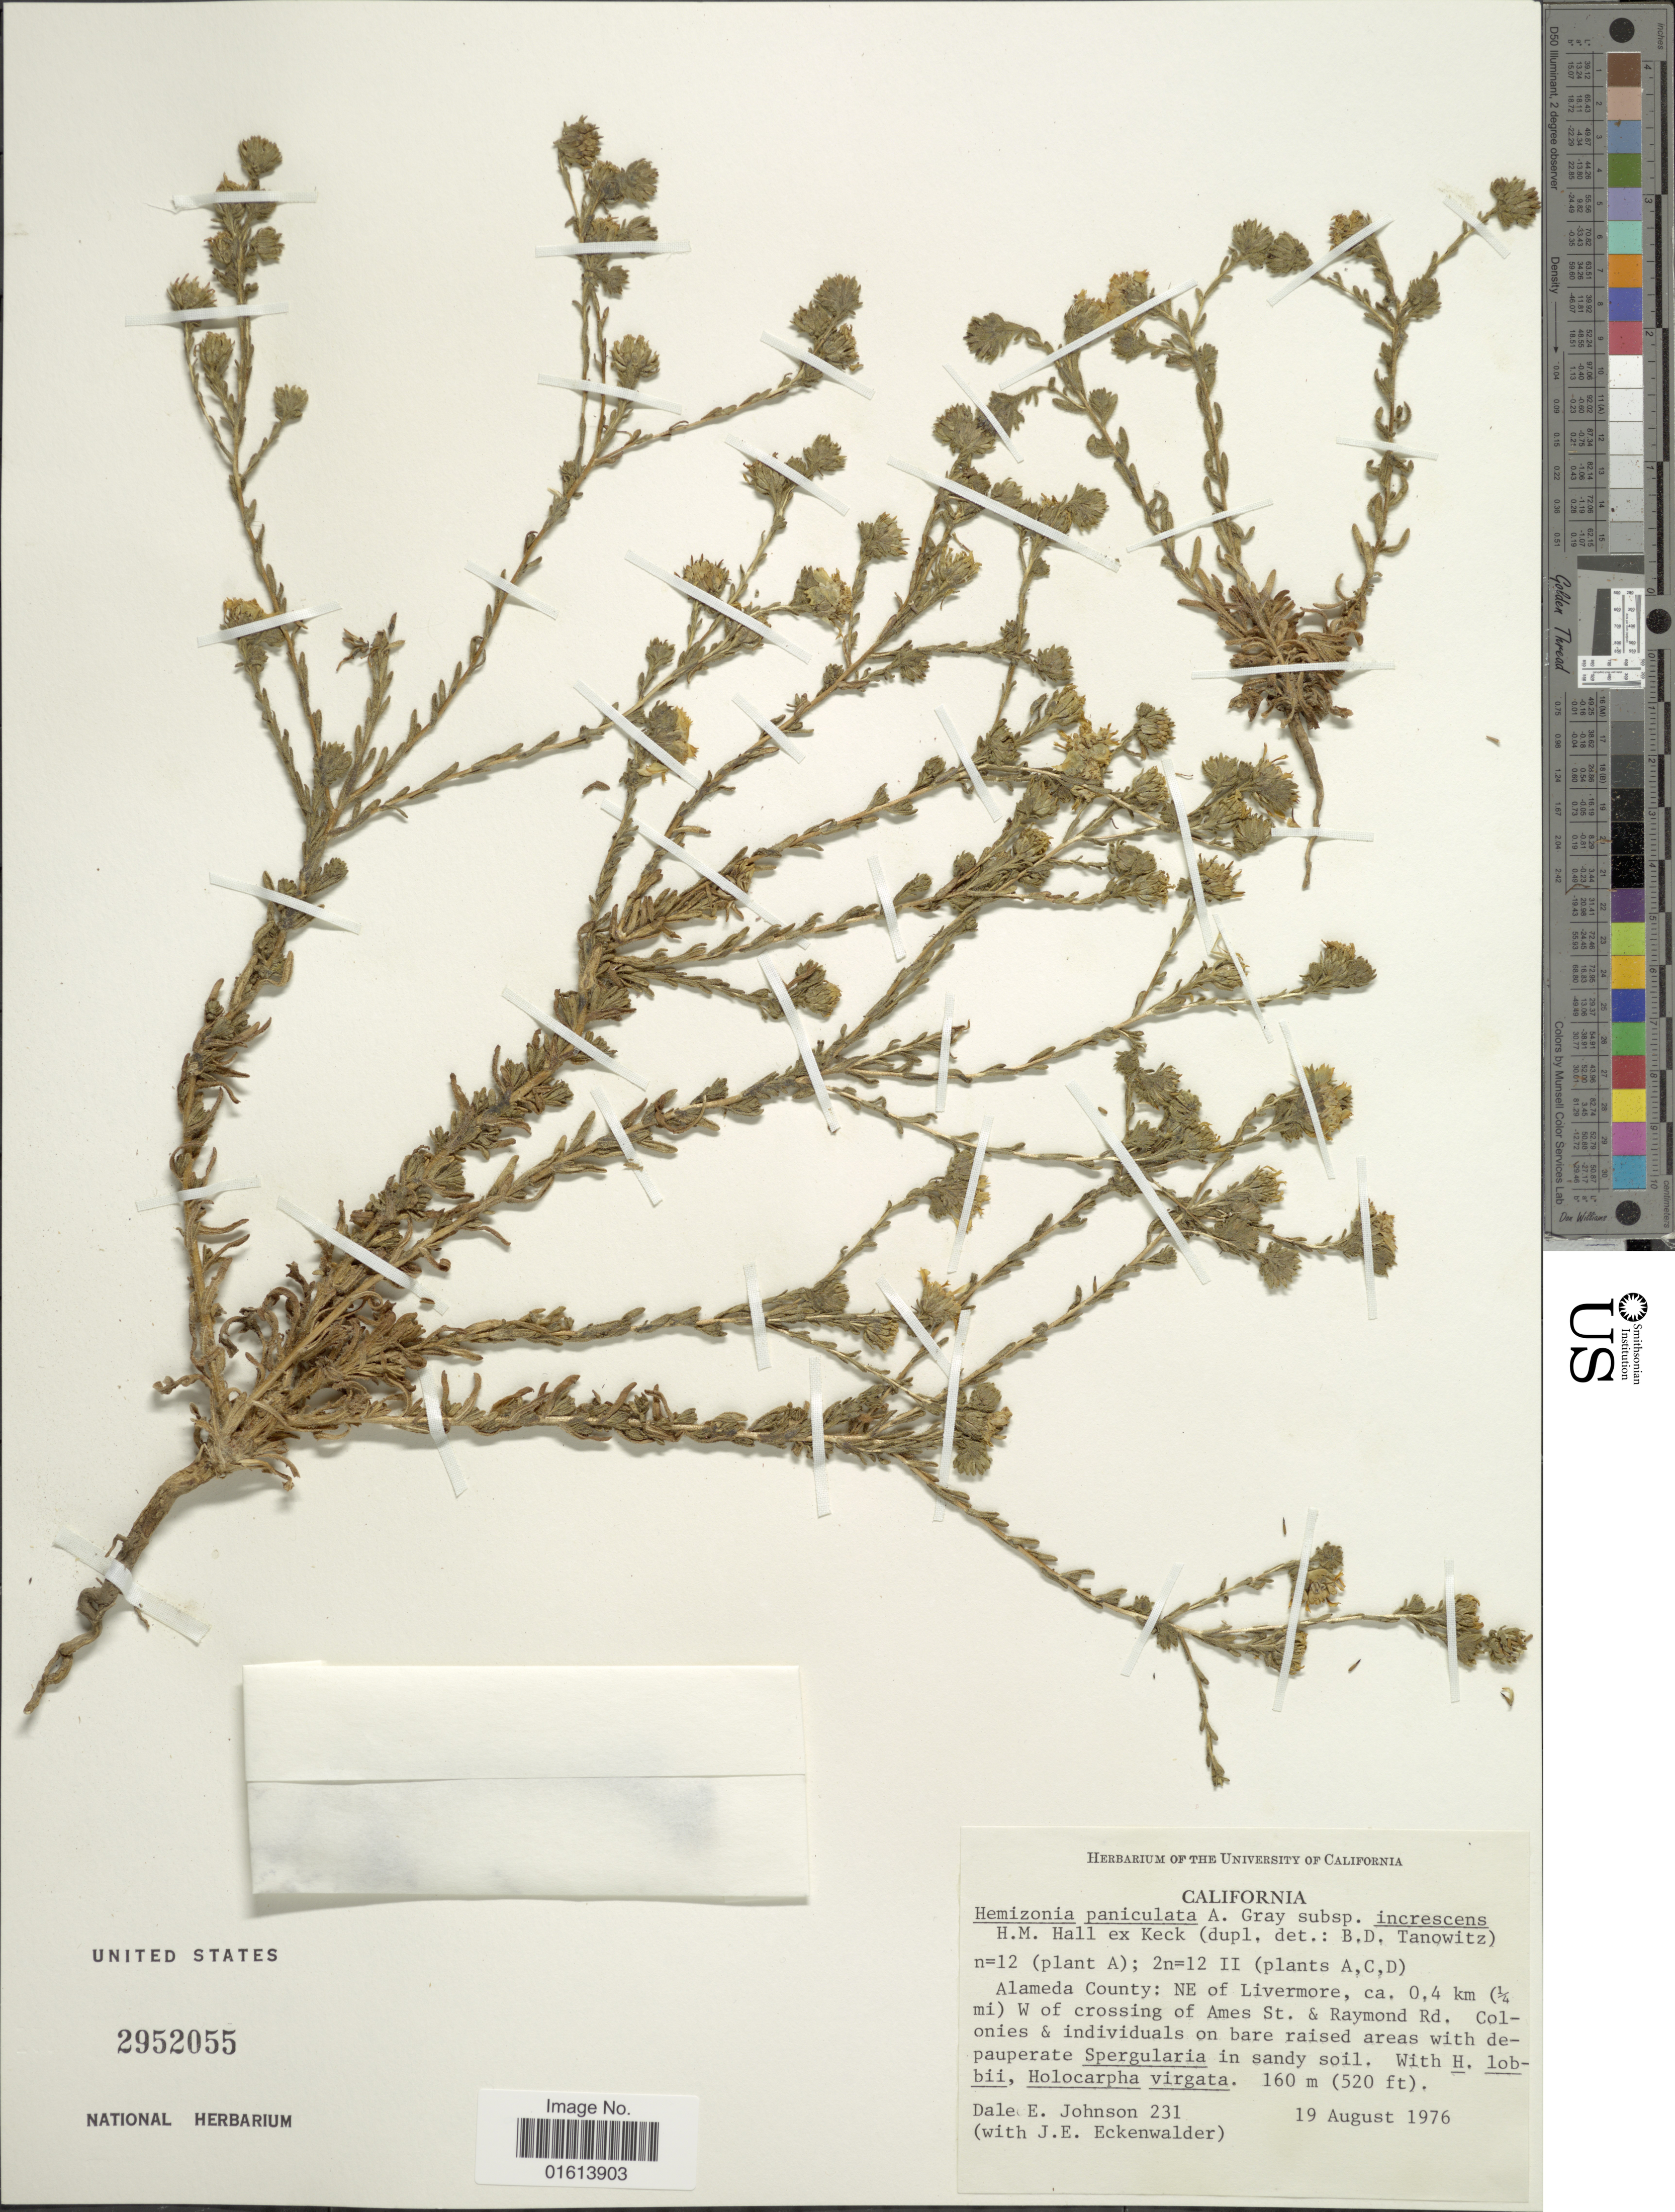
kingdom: Plantae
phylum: Tracheophyta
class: Magnoliopsida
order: Asterales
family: Asteraceae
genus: Deinandra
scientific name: Deinandra paniculata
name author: (A. Gray) Davidson & Moxley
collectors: D. E. Johnson & J. Eckenwalder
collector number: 231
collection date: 1976-08-19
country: United States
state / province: California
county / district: Alameda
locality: California. Alemda County: NE of Livermore, ca. 0.4 km (1/4 mi) W of crossingof Ames St. & Raymond Rd.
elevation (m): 160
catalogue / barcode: US 2952055